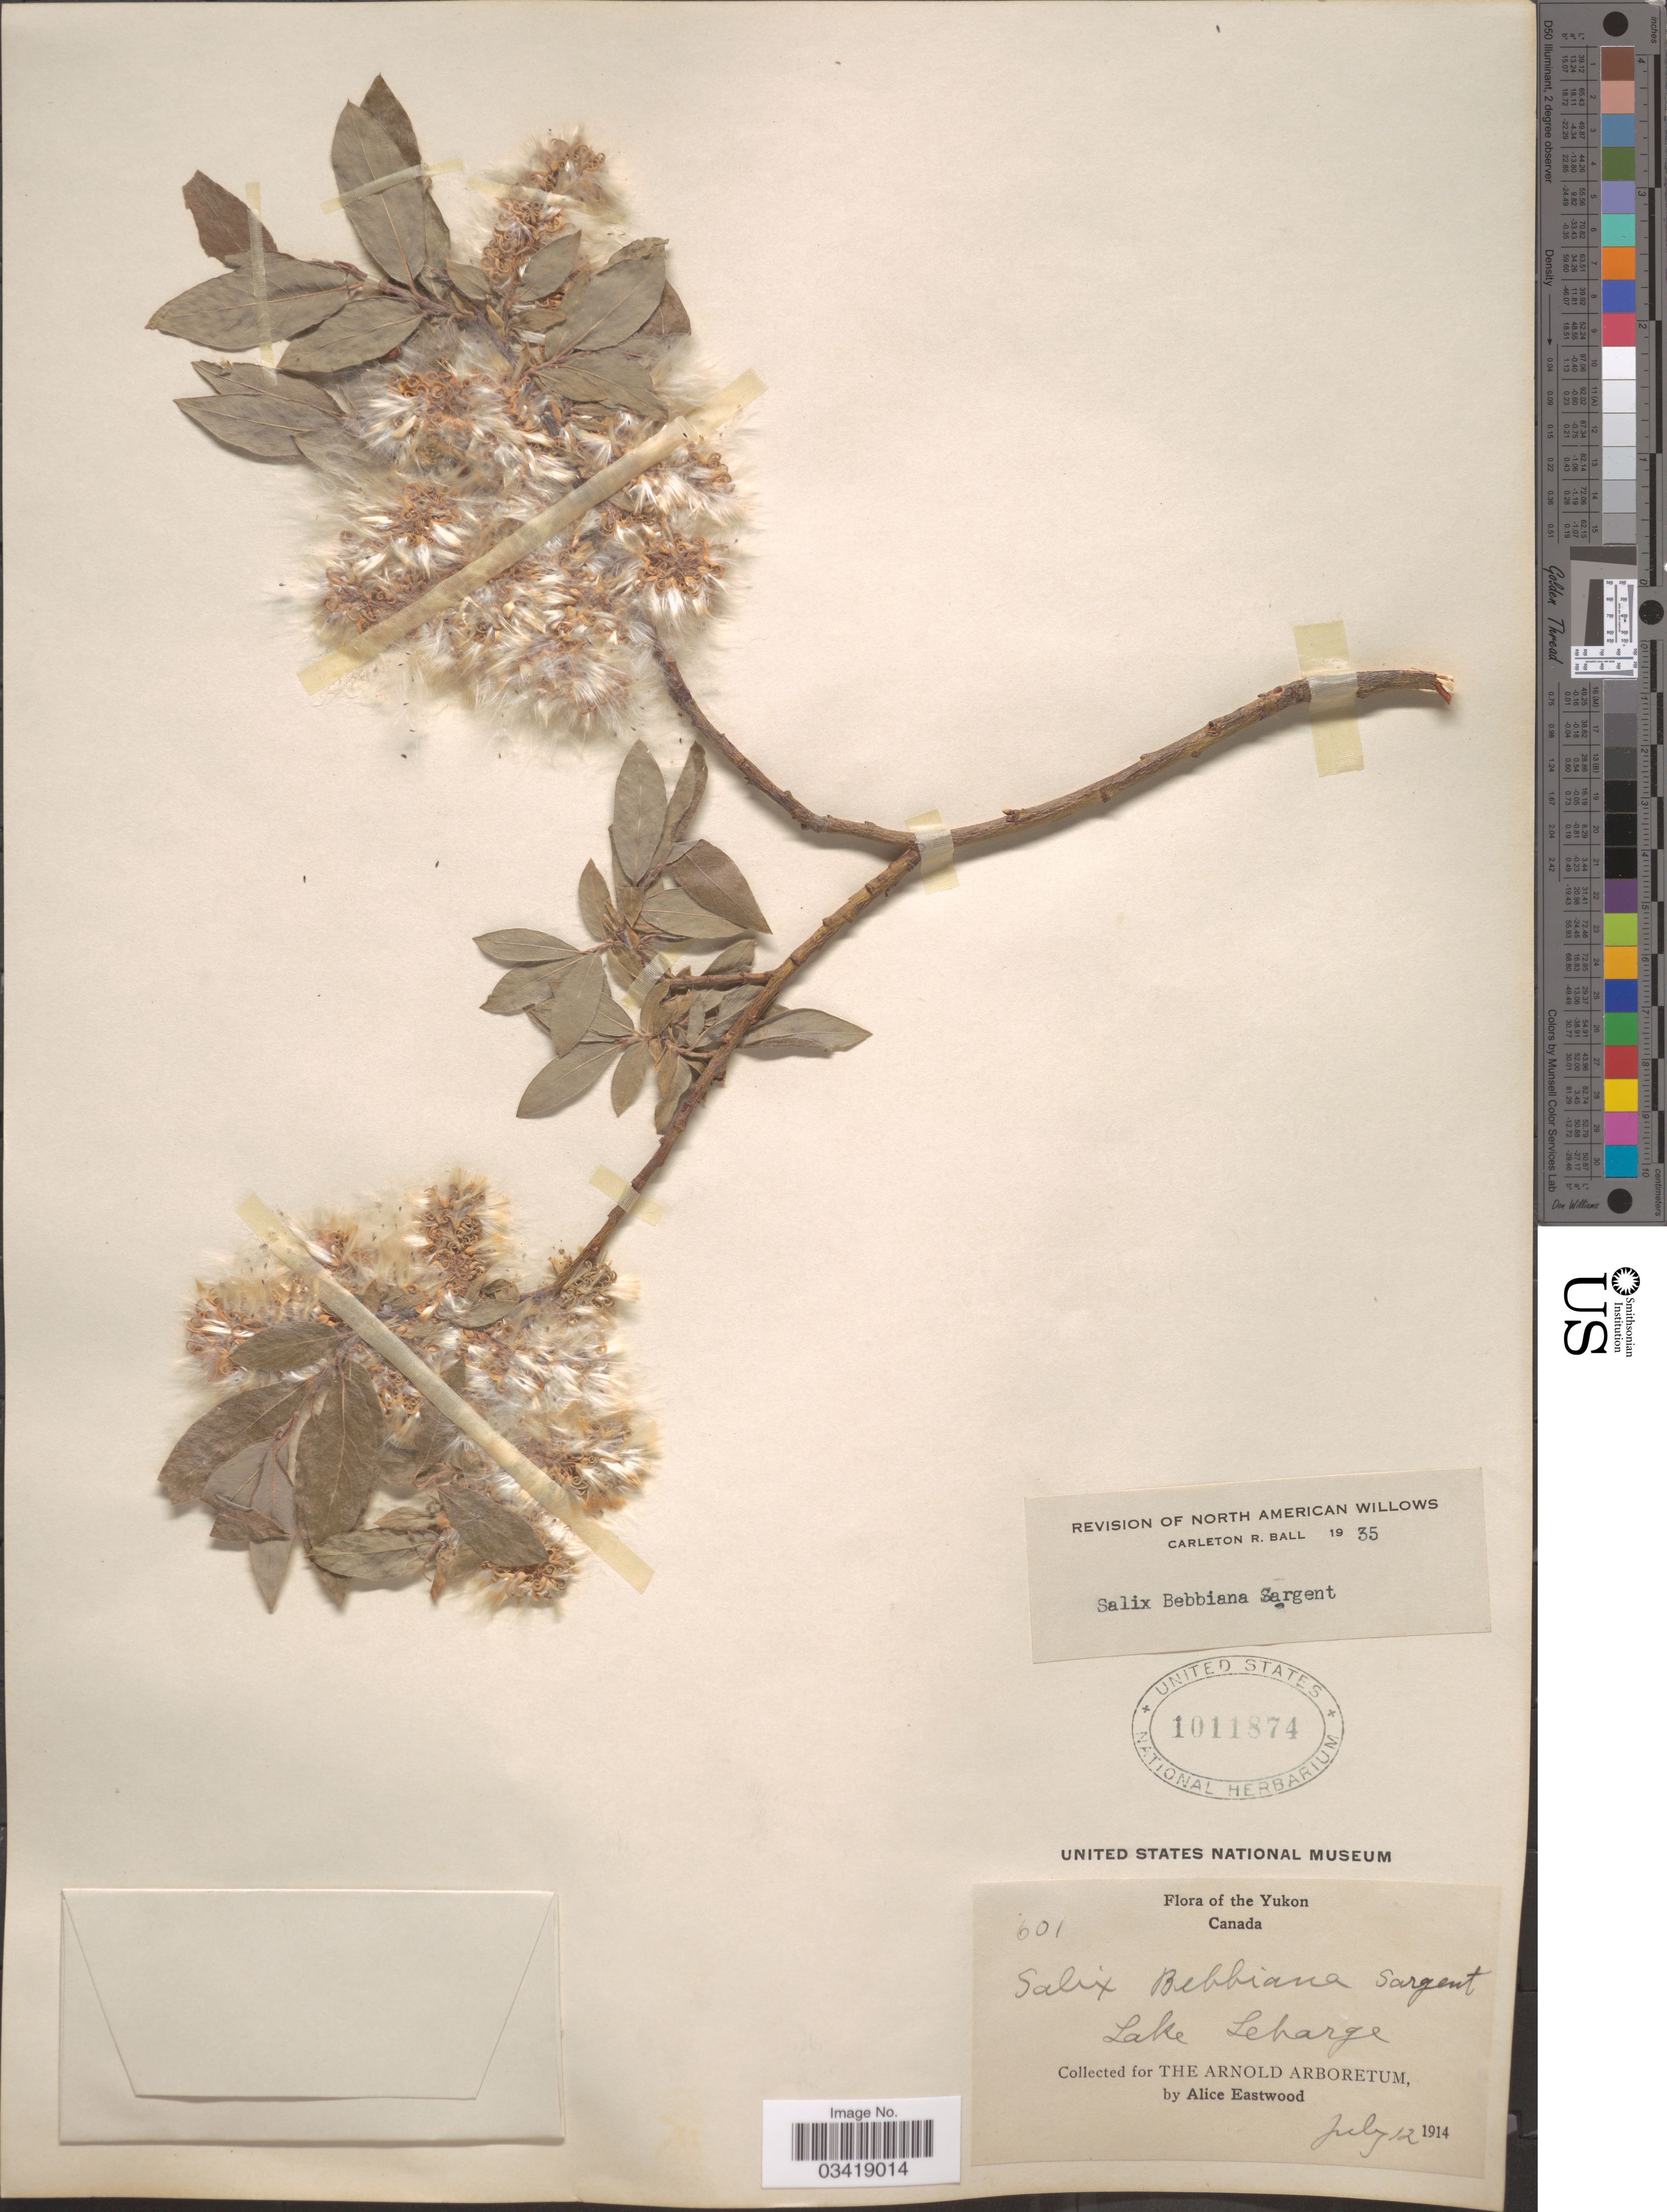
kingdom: Plantae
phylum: Tracheophyta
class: Magnoliopsida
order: Malpighiales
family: Salicaceae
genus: Salix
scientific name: Salix bebbiana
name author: Sarg.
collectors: A. Eastwood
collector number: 601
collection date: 1914-07-12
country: Canada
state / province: Yukon Territory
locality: Yukon. Lake Lebarge.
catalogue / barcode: US 1011874